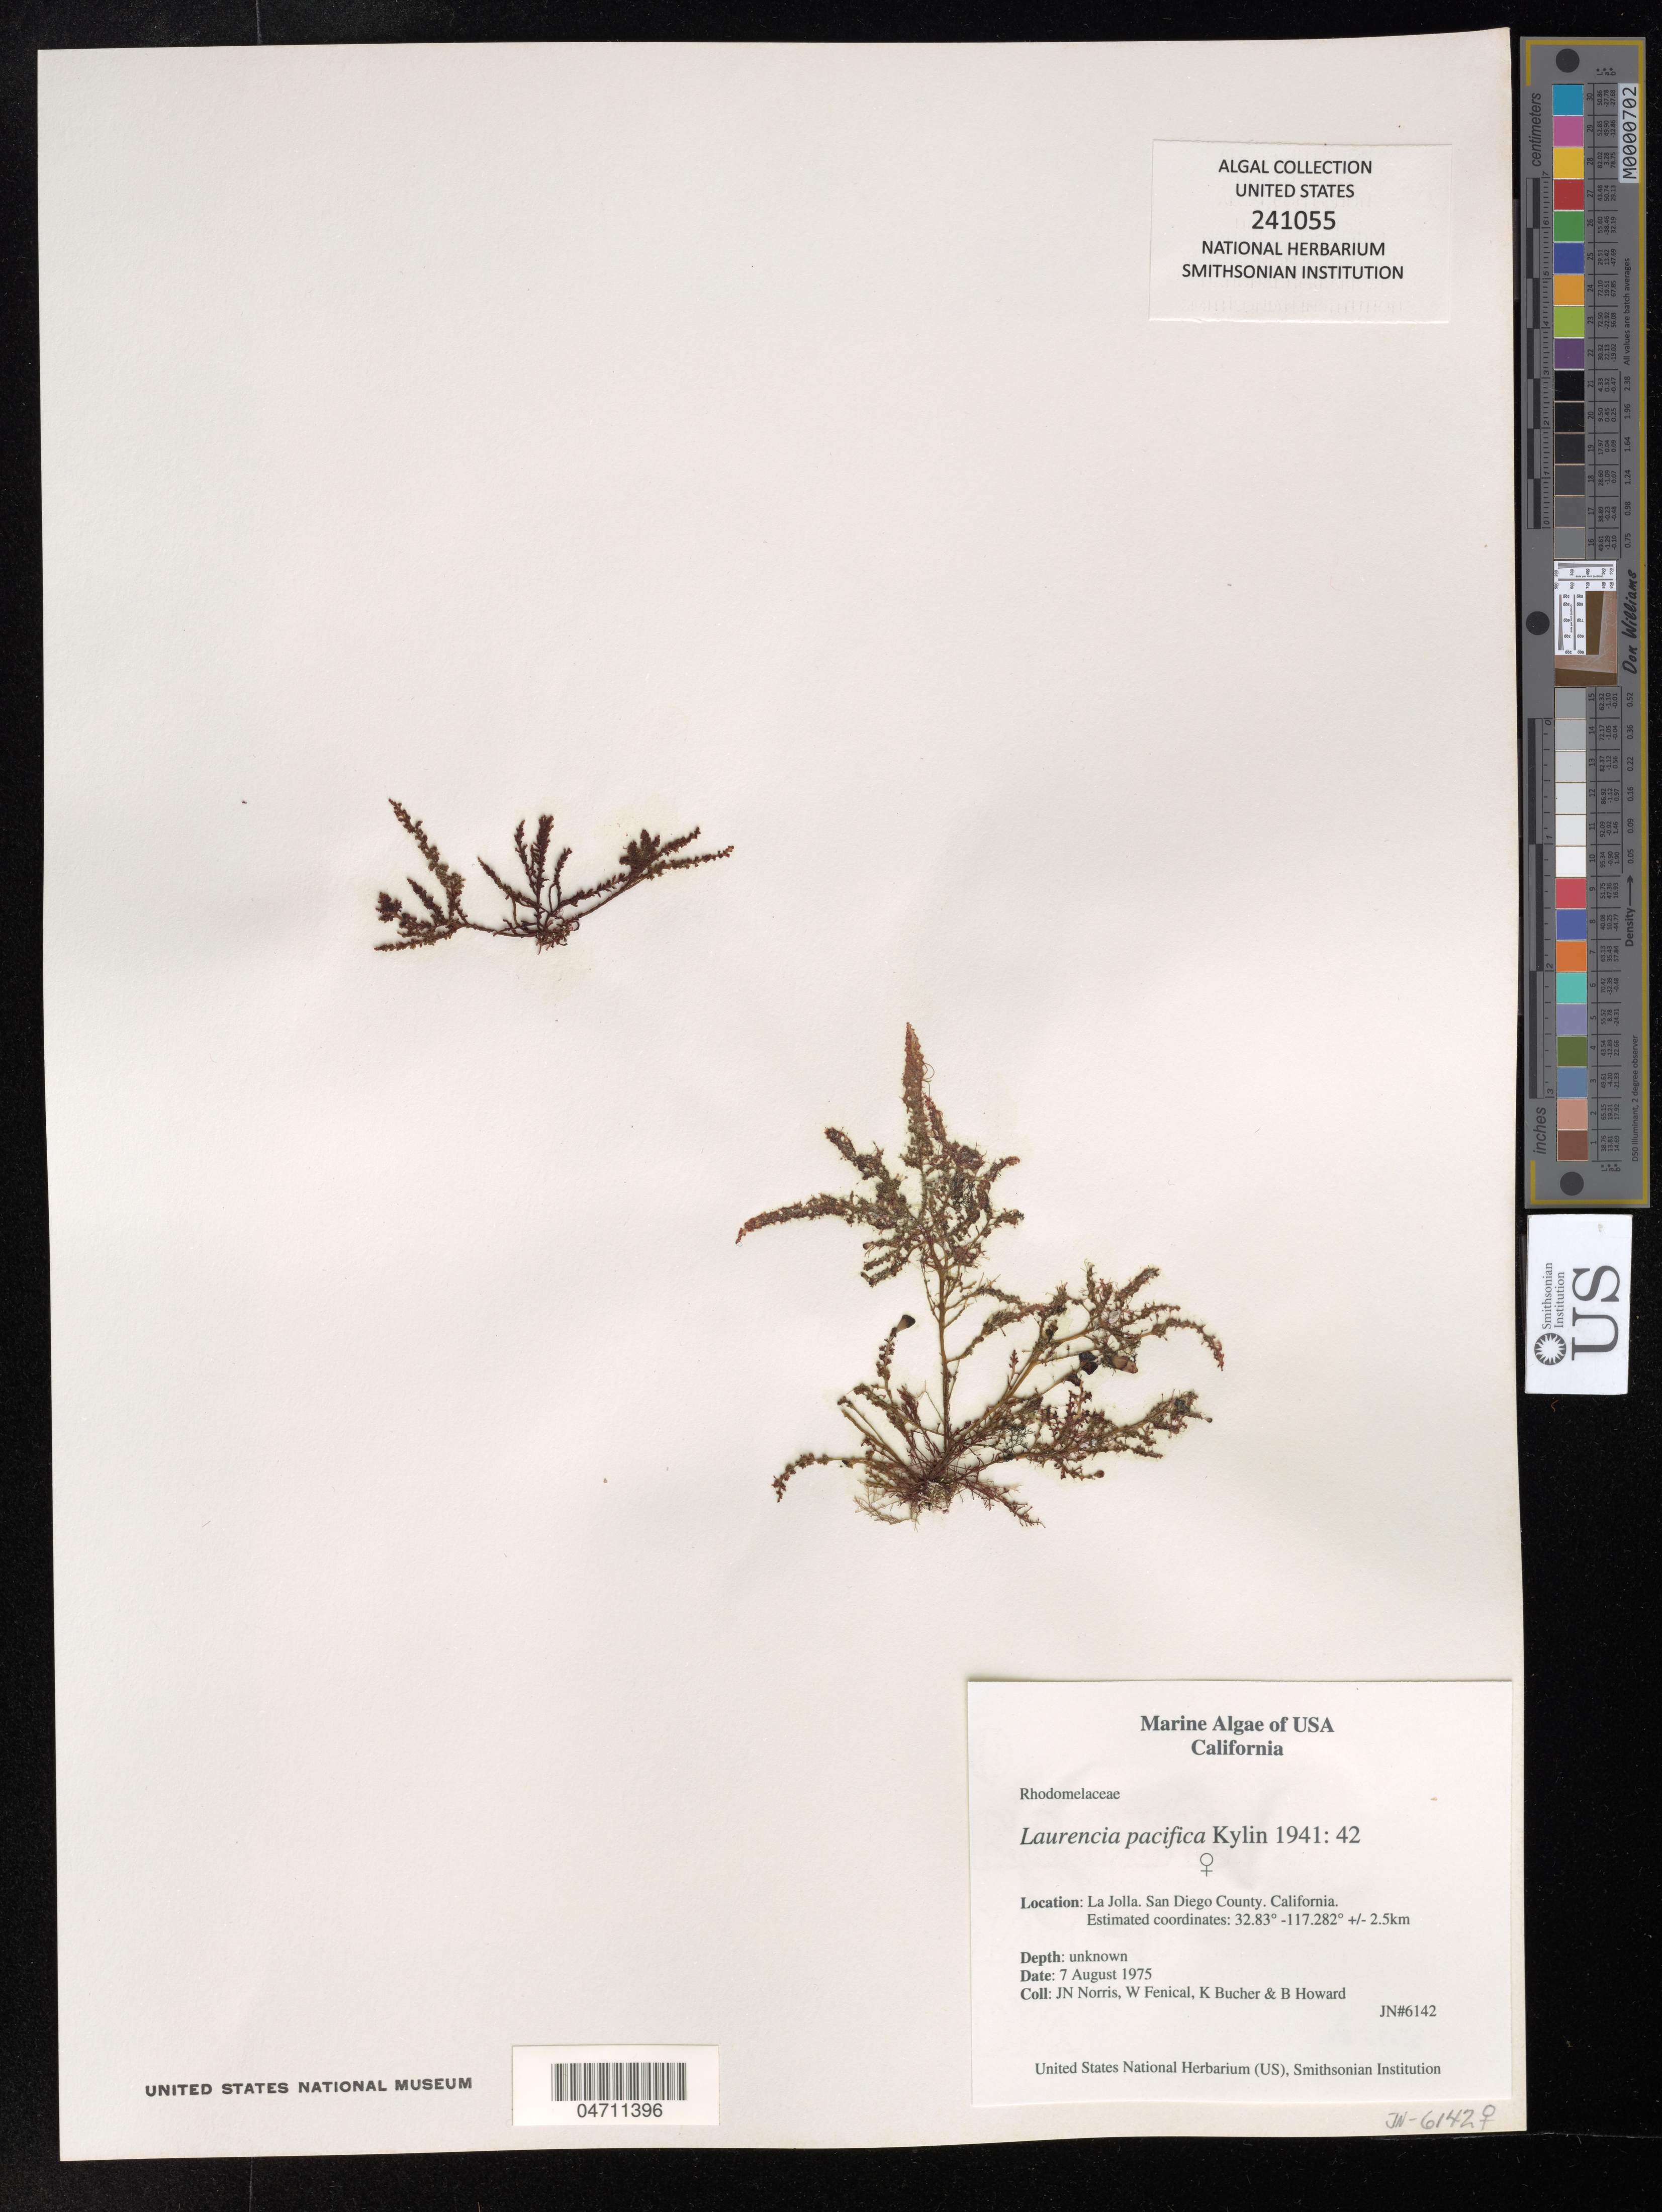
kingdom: Plantae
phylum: Rhodophyta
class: Florideophyceae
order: Ceramiales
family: Rhodomelaceae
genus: Laurencia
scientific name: Laurencia pacifica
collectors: J.N. Norris & K.E. Bucher, W. Fenical & B. Howard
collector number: JN6142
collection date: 1975-08-07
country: United States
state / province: California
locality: La Jolla, San Diego County.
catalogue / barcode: US 241055